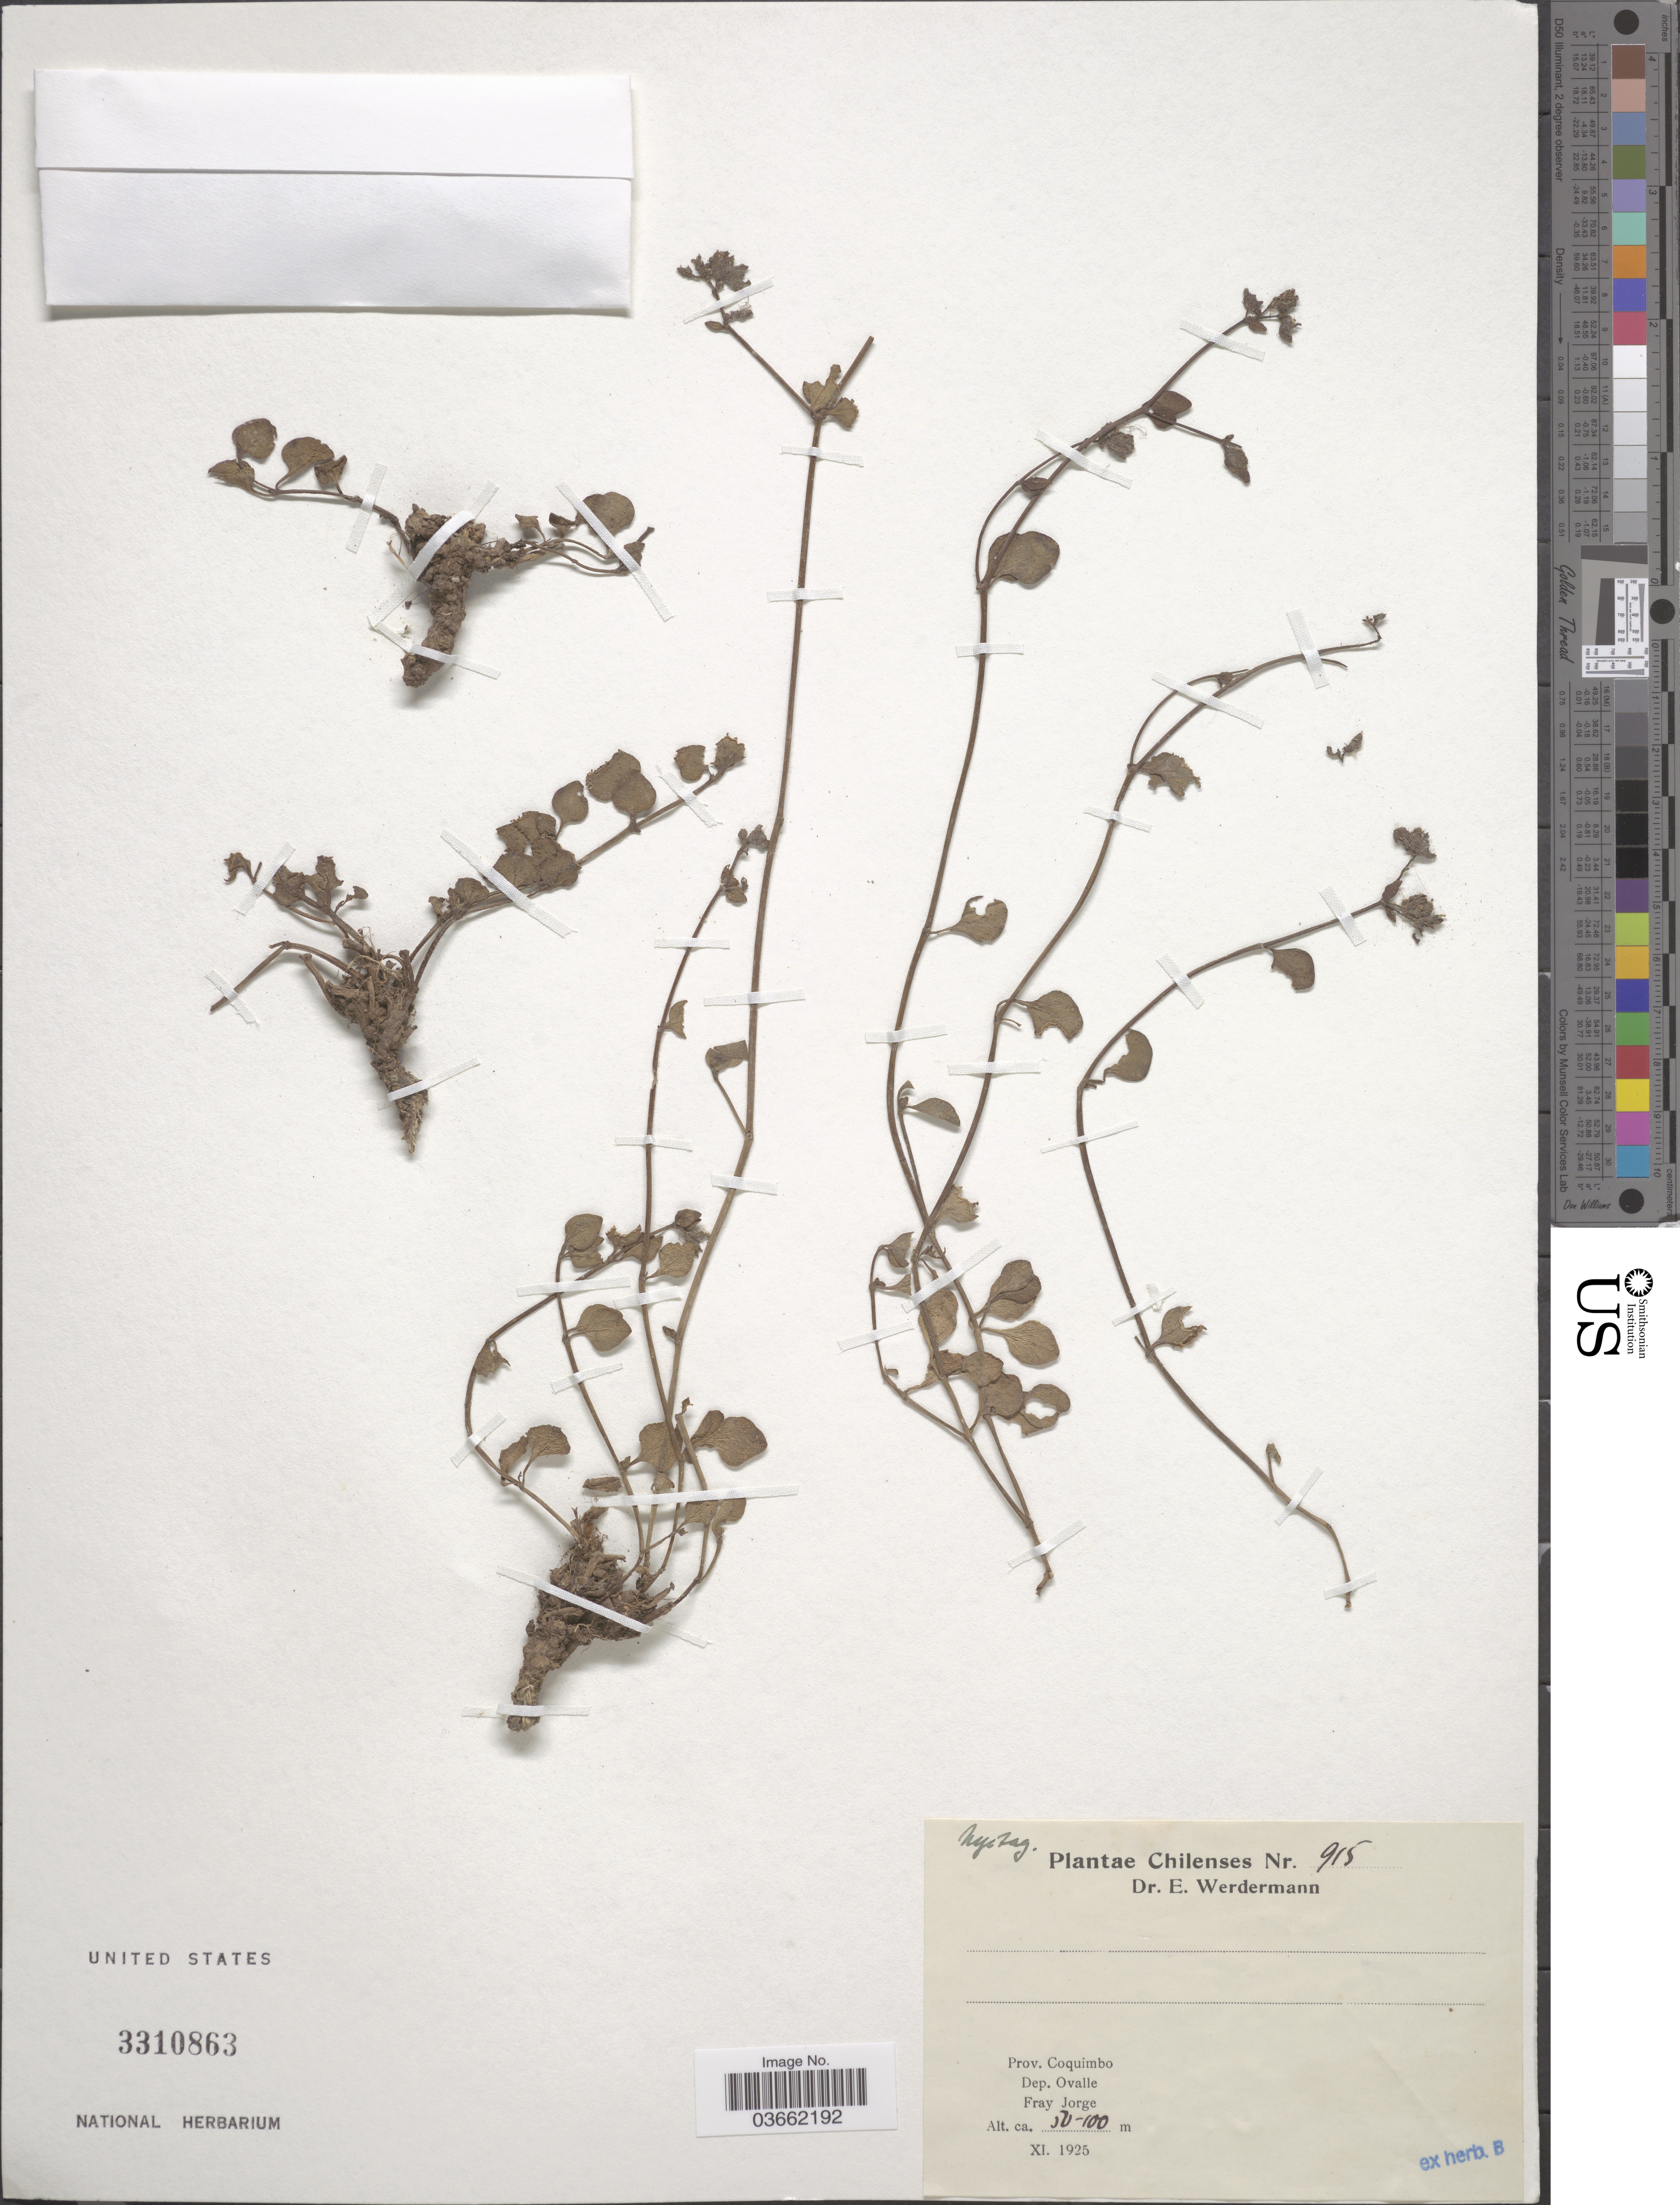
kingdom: Plantae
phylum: Tracheophyta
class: Magnoliopsida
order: Caryophyllales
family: Nyctaginaceae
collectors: E. Werdermann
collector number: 915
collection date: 1925-11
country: Chile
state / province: Coquimbo (IV)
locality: Prov. Coquimbo. Dep. Ovalle. Fray Jorge.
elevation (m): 50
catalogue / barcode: US 3310863